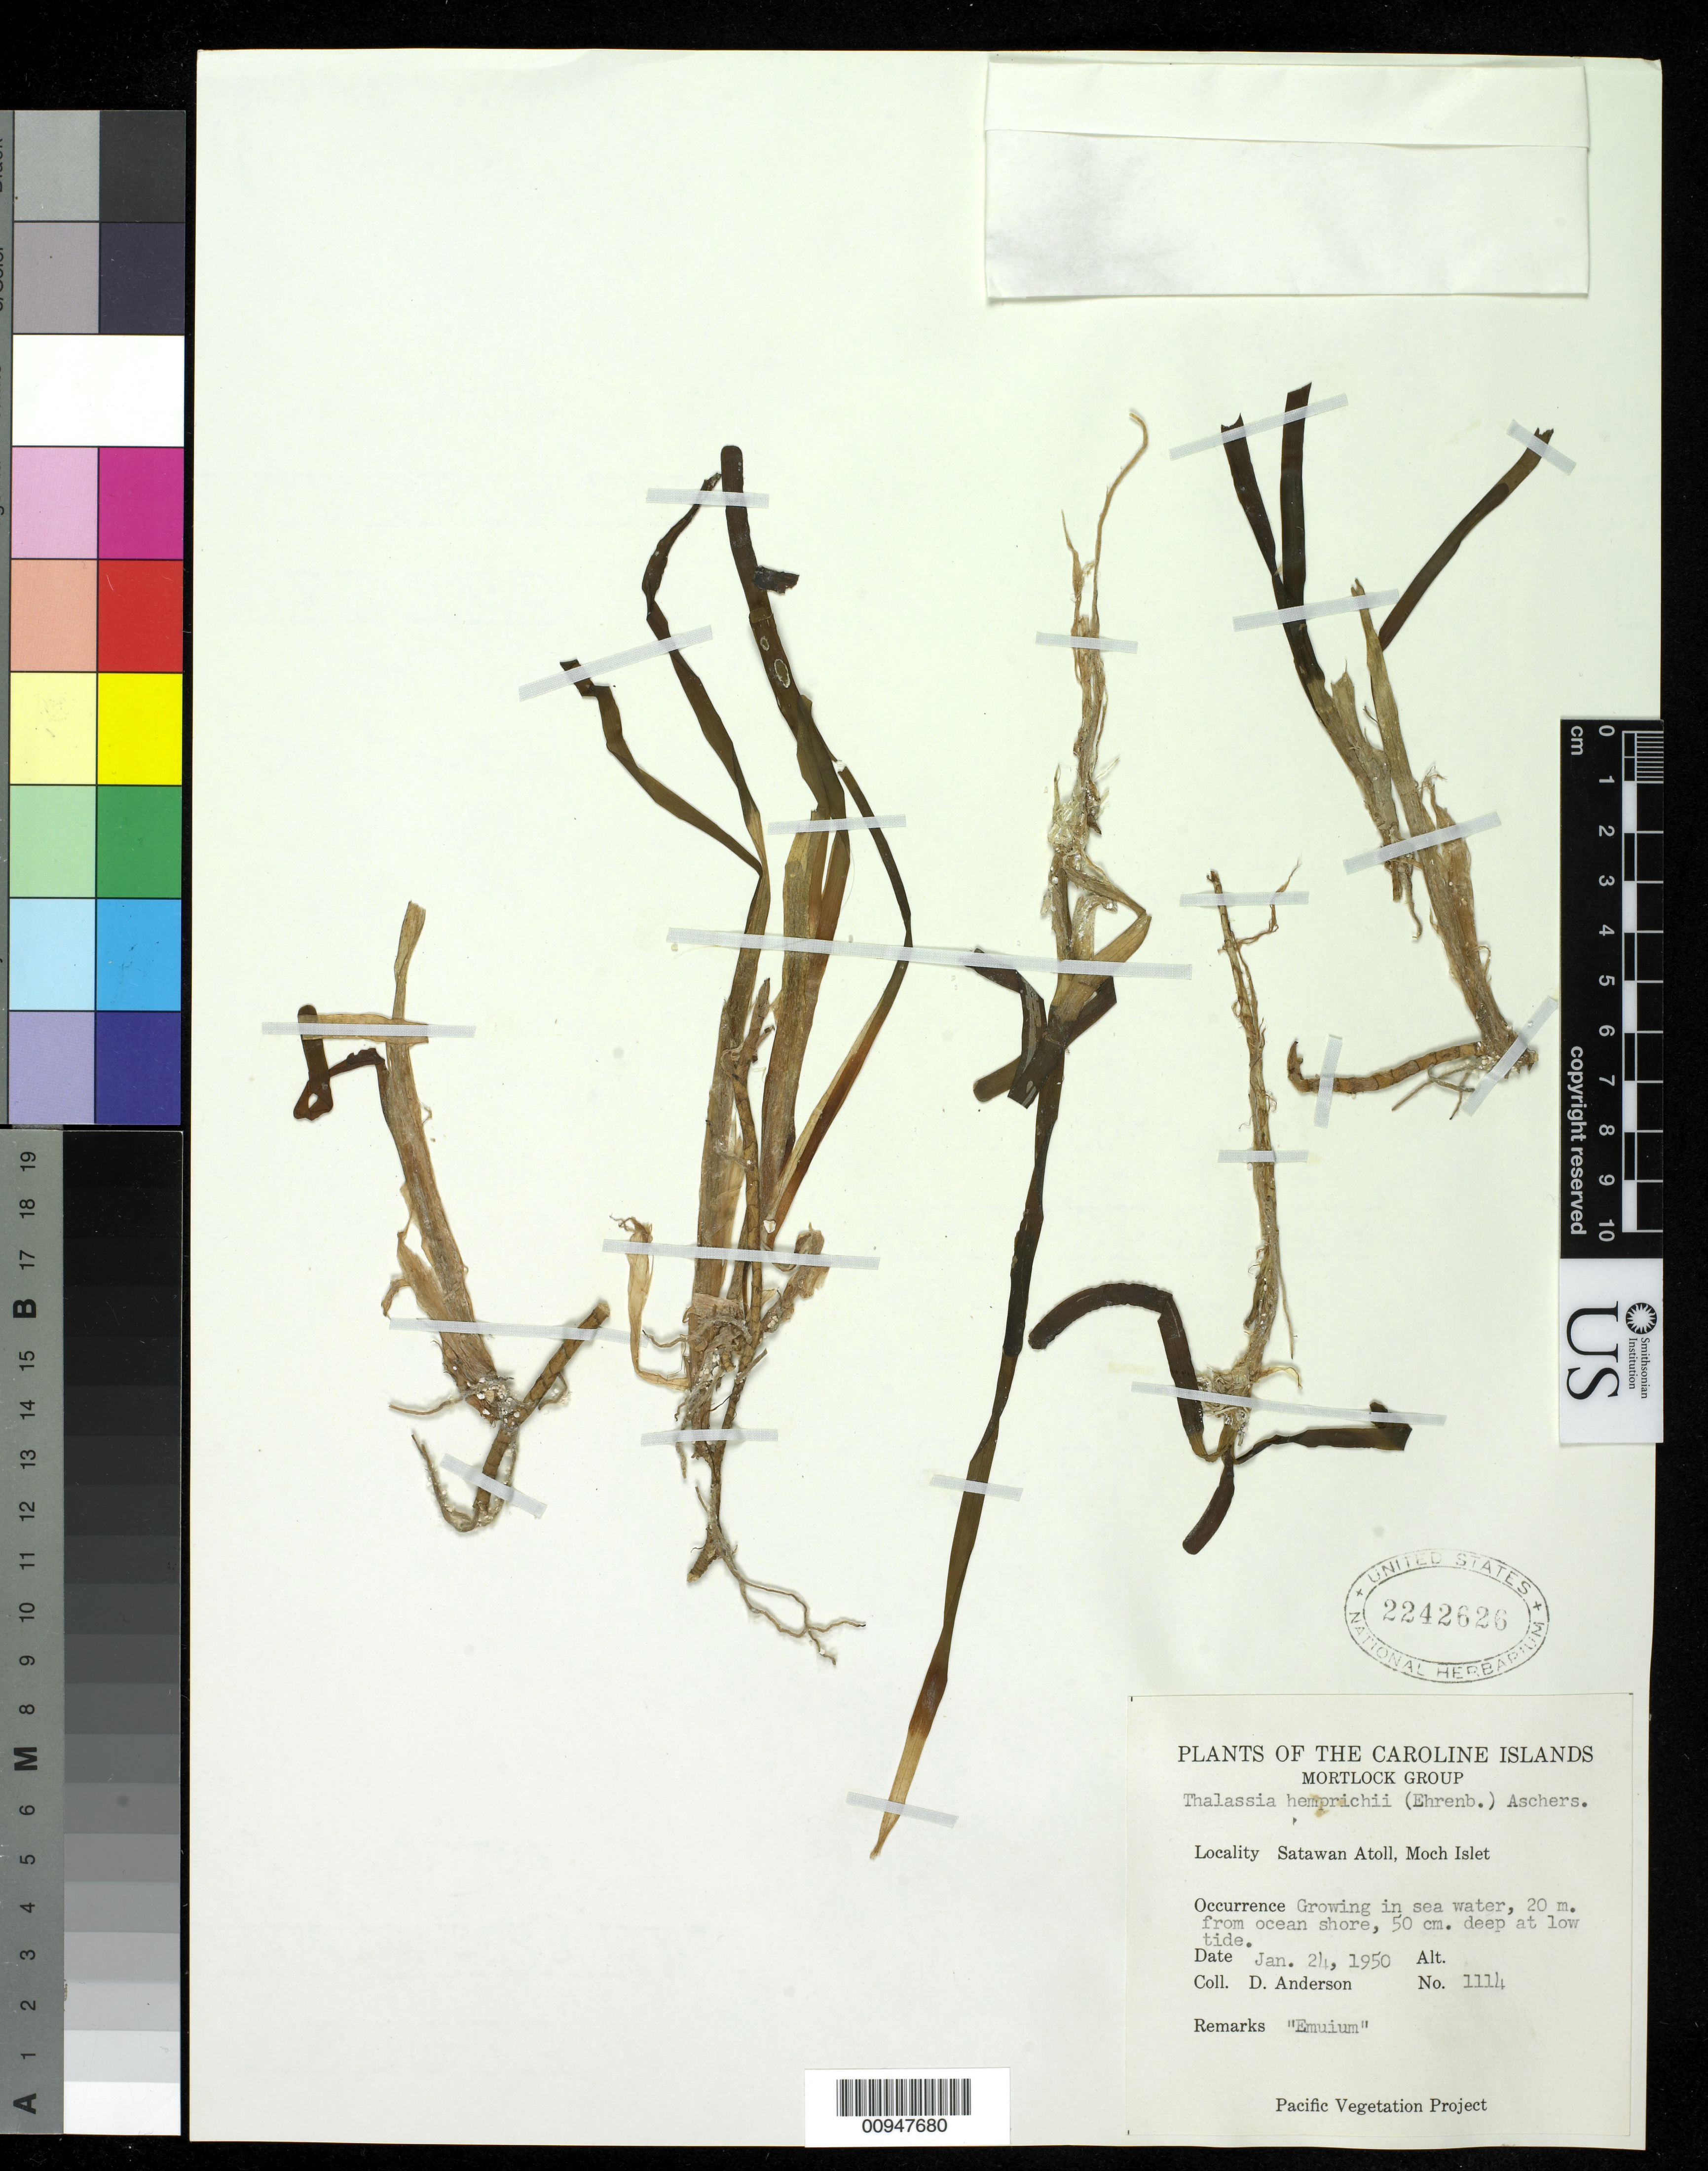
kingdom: Plantae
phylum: Tracheophyta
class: Liliopsida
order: Alismatales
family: Hydrocharitaceae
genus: Thalassia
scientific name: Thalassia hemprichii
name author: Asch.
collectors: D. Anderson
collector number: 1114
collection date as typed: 24 Jan 1950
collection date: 1950-01-24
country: Micronesia, Federated States of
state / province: Truk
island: Satawan Atoll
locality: Grows in sea water, 20 miles from shore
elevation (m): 50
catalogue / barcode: US 2242626